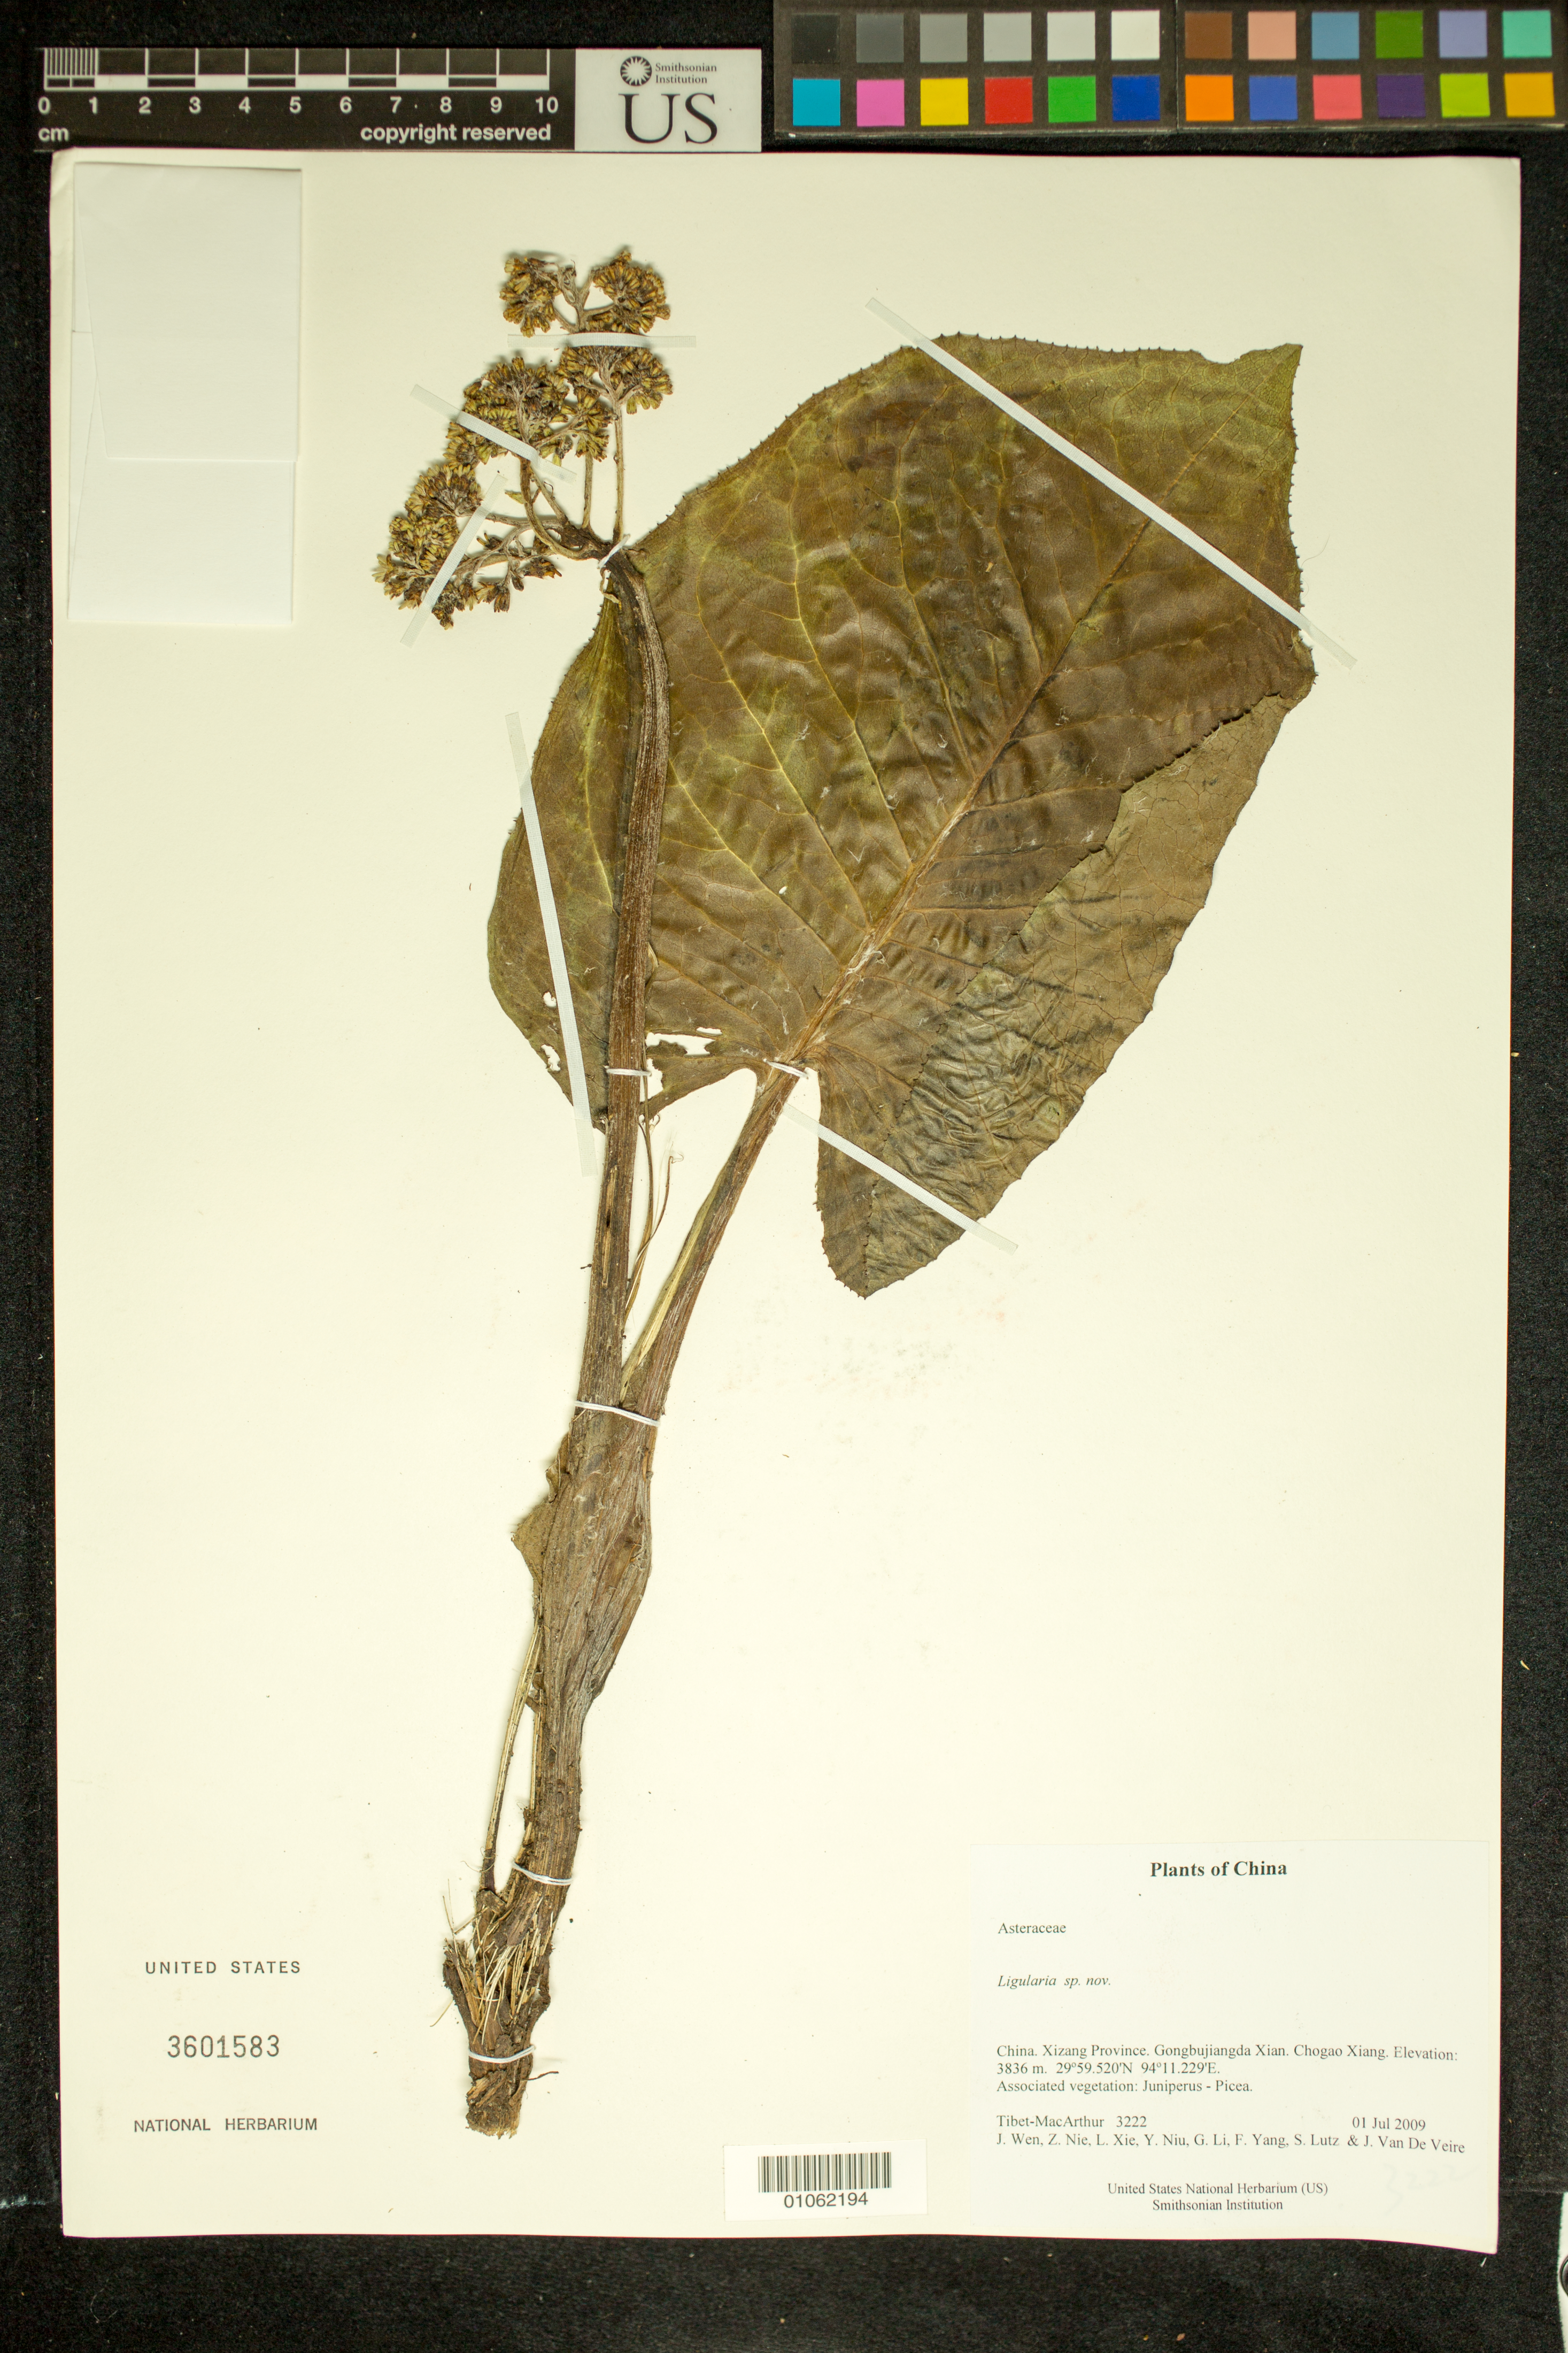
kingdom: Plantae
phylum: Tracheophyta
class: Magnoliopsida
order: Asterales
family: Asteraceae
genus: Ligularia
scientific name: Ligularia sp. nov.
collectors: Tibet-MacArthur, J. Wen, Z. Nie, L. Xie, Y. Niu, G. Li, F. Yang, S. Lutz & J. Van De Veire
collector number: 3222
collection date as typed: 01 Jul 2009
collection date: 2009-07-01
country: China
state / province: Xizang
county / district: Gongbujiangda Xian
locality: Chogao Xiang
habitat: Associated vegetation: Juniperus - Picea.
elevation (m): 3836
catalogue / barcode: US 3601583